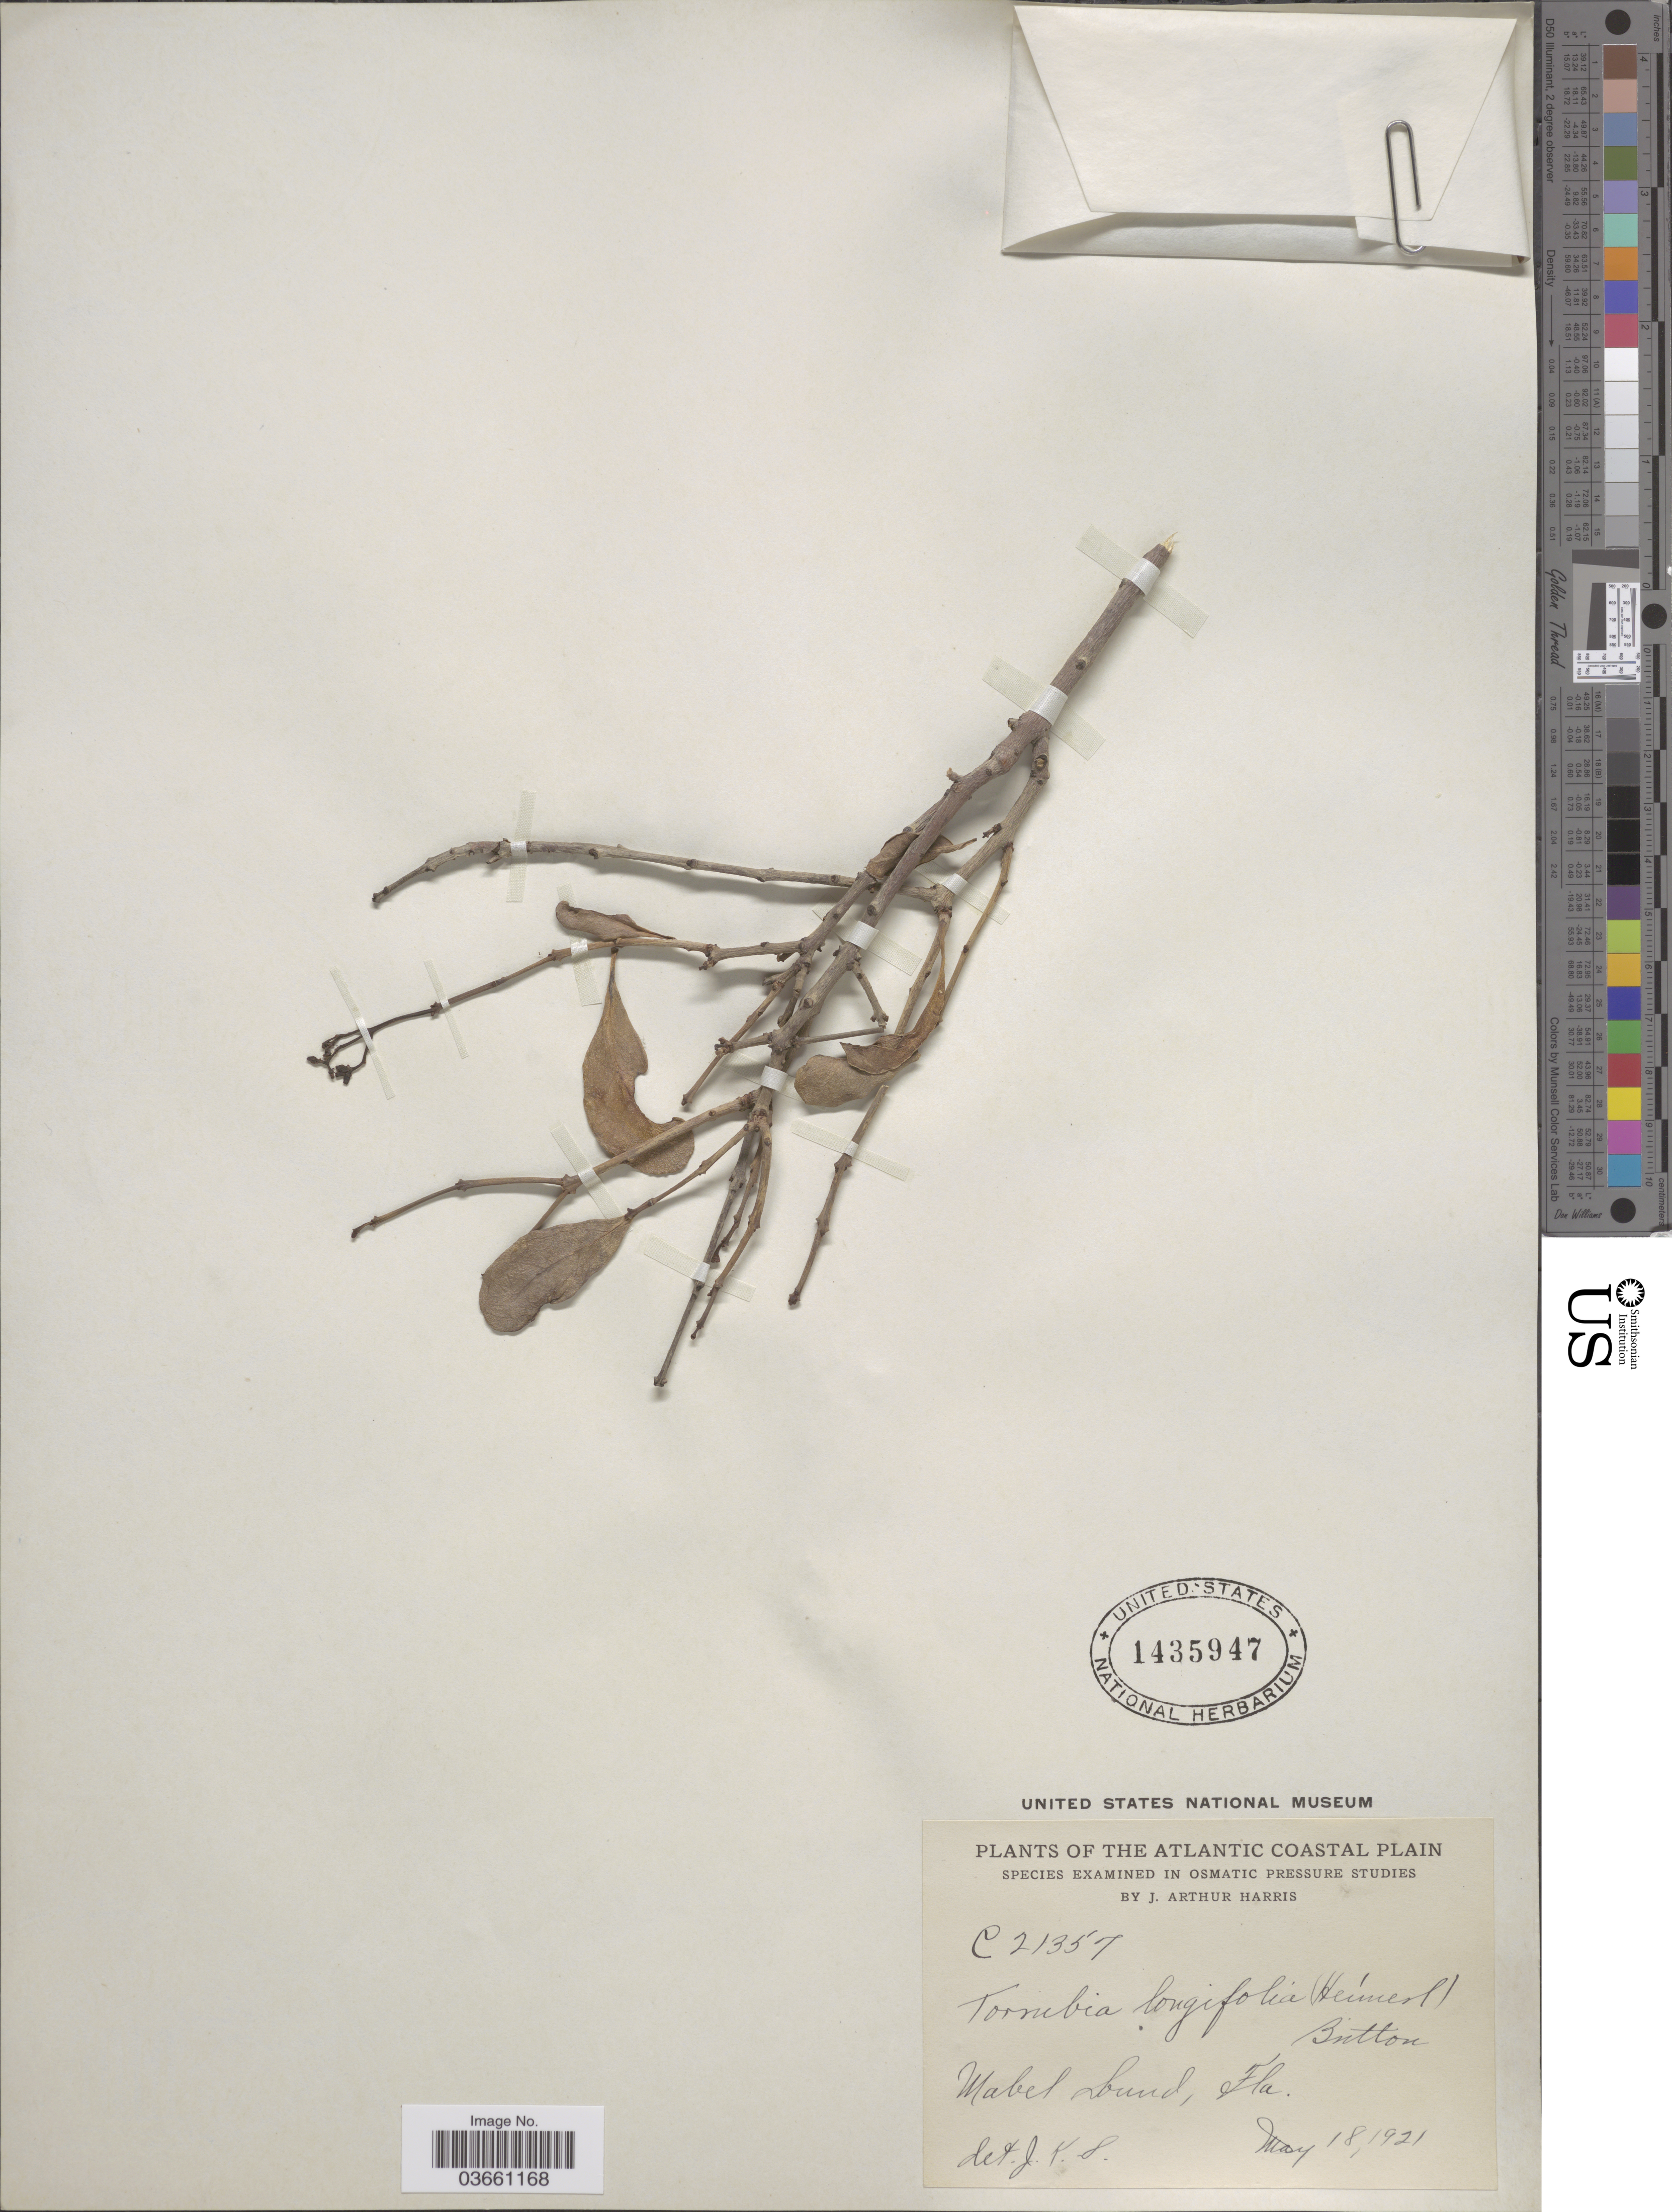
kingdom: Plantae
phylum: Tracheophyta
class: Magnoliopsida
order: Caryophyllales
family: Nyctaginaceae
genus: Guapira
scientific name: Guapira discolor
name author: (Spreng.) Little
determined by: Strong, Mark T., (BOT), Smithsonian Institution - National Museum of Natural History (UNITED STATES)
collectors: J. A. Harris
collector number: C21357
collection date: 1921-05-18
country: United States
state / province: Florida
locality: Atlantic Coastal Plain. Mabel Sound.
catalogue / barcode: US 1435947